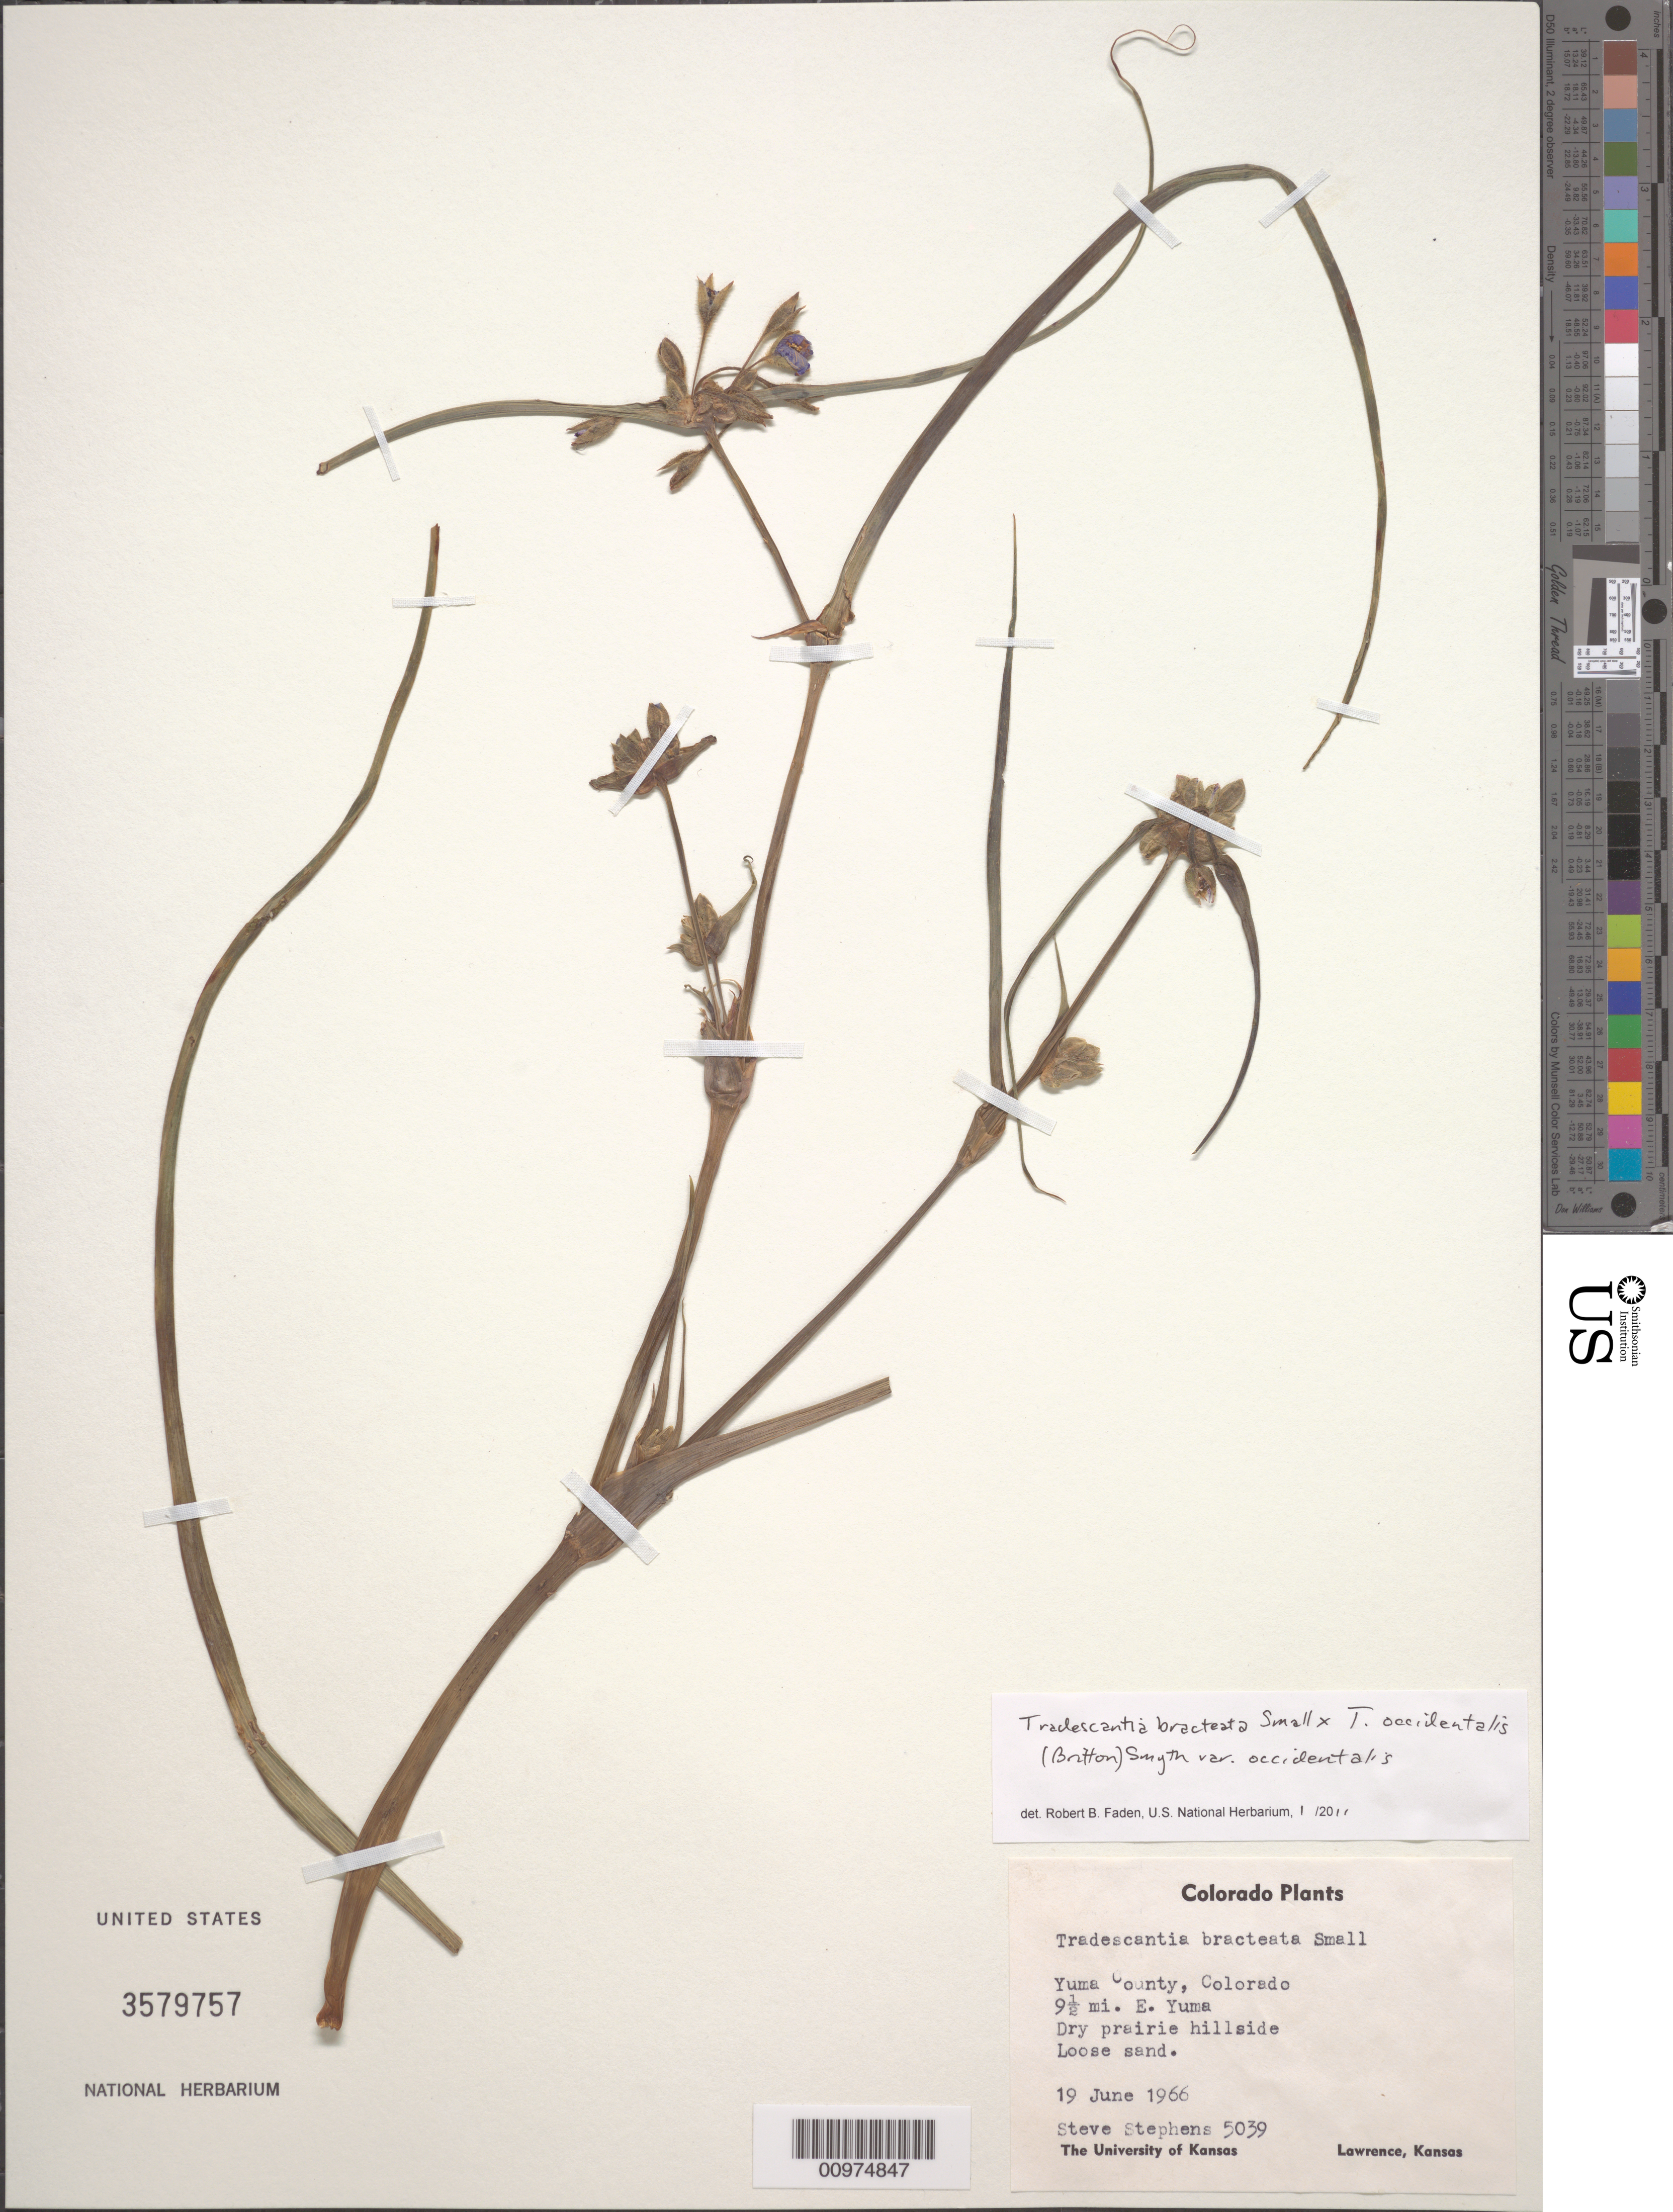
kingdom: Plantae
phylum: Tracheophyta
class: Liliopsida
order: Commelinales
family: Commelinaceae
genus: Tradescantia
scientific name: Tradescantia bracteata x T. occidentalis (Britton) Smyth var. occidentalis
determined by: Faden, Robert B., (US), Smithsonian Institution - National Museum of Natural History (UNITED STATES)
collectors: S. Stephens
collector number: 5039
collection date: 1966-06-19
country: United States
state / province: Colorado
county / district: Yuma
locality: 9½ mi. E. Yuma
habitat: Dry prairie hillside. Loose sand.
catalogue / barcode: US 3579757